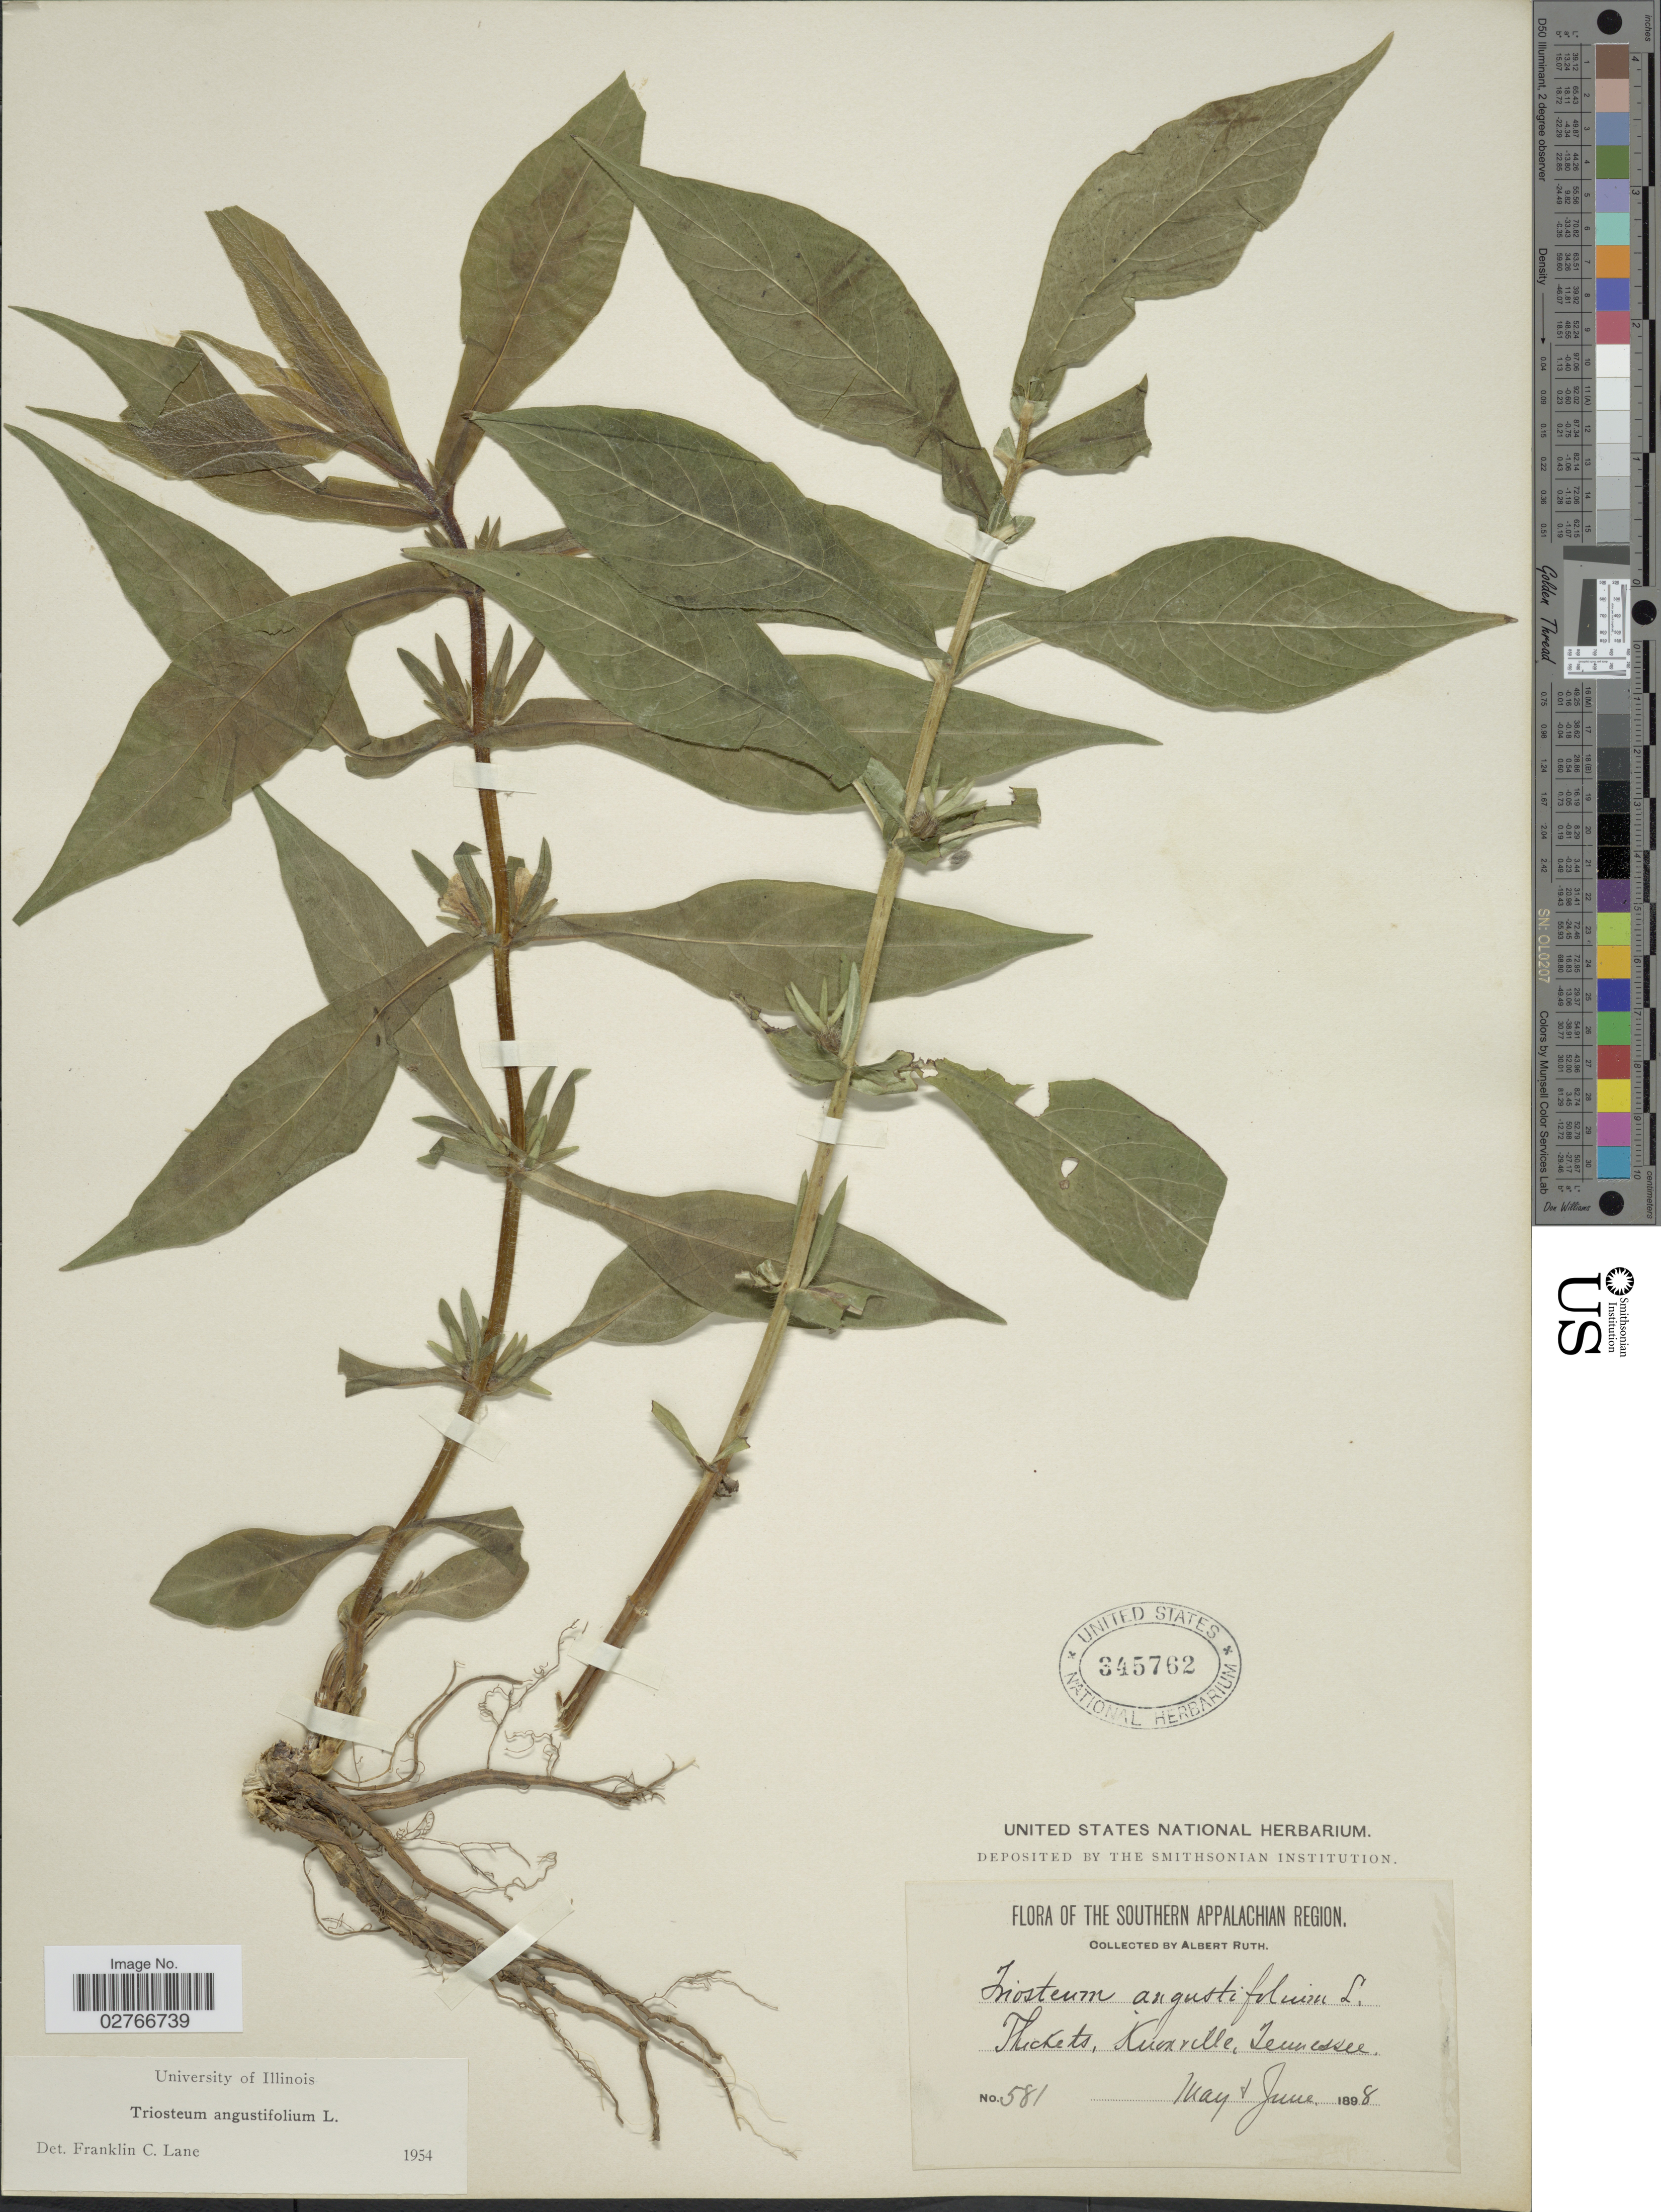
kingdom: Plantae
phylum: Tracheophyta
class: Magnoliopsida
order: Dipsacales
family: Caprifoliaceae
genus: Triosteum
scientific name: Triosteum angustifolium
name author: L.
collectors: A. Ruth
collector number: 581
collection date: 1898-05/1898-06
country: United States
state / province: Tennessee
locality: Southern Appalachian Region. Knoxville.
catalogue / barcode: US 345762